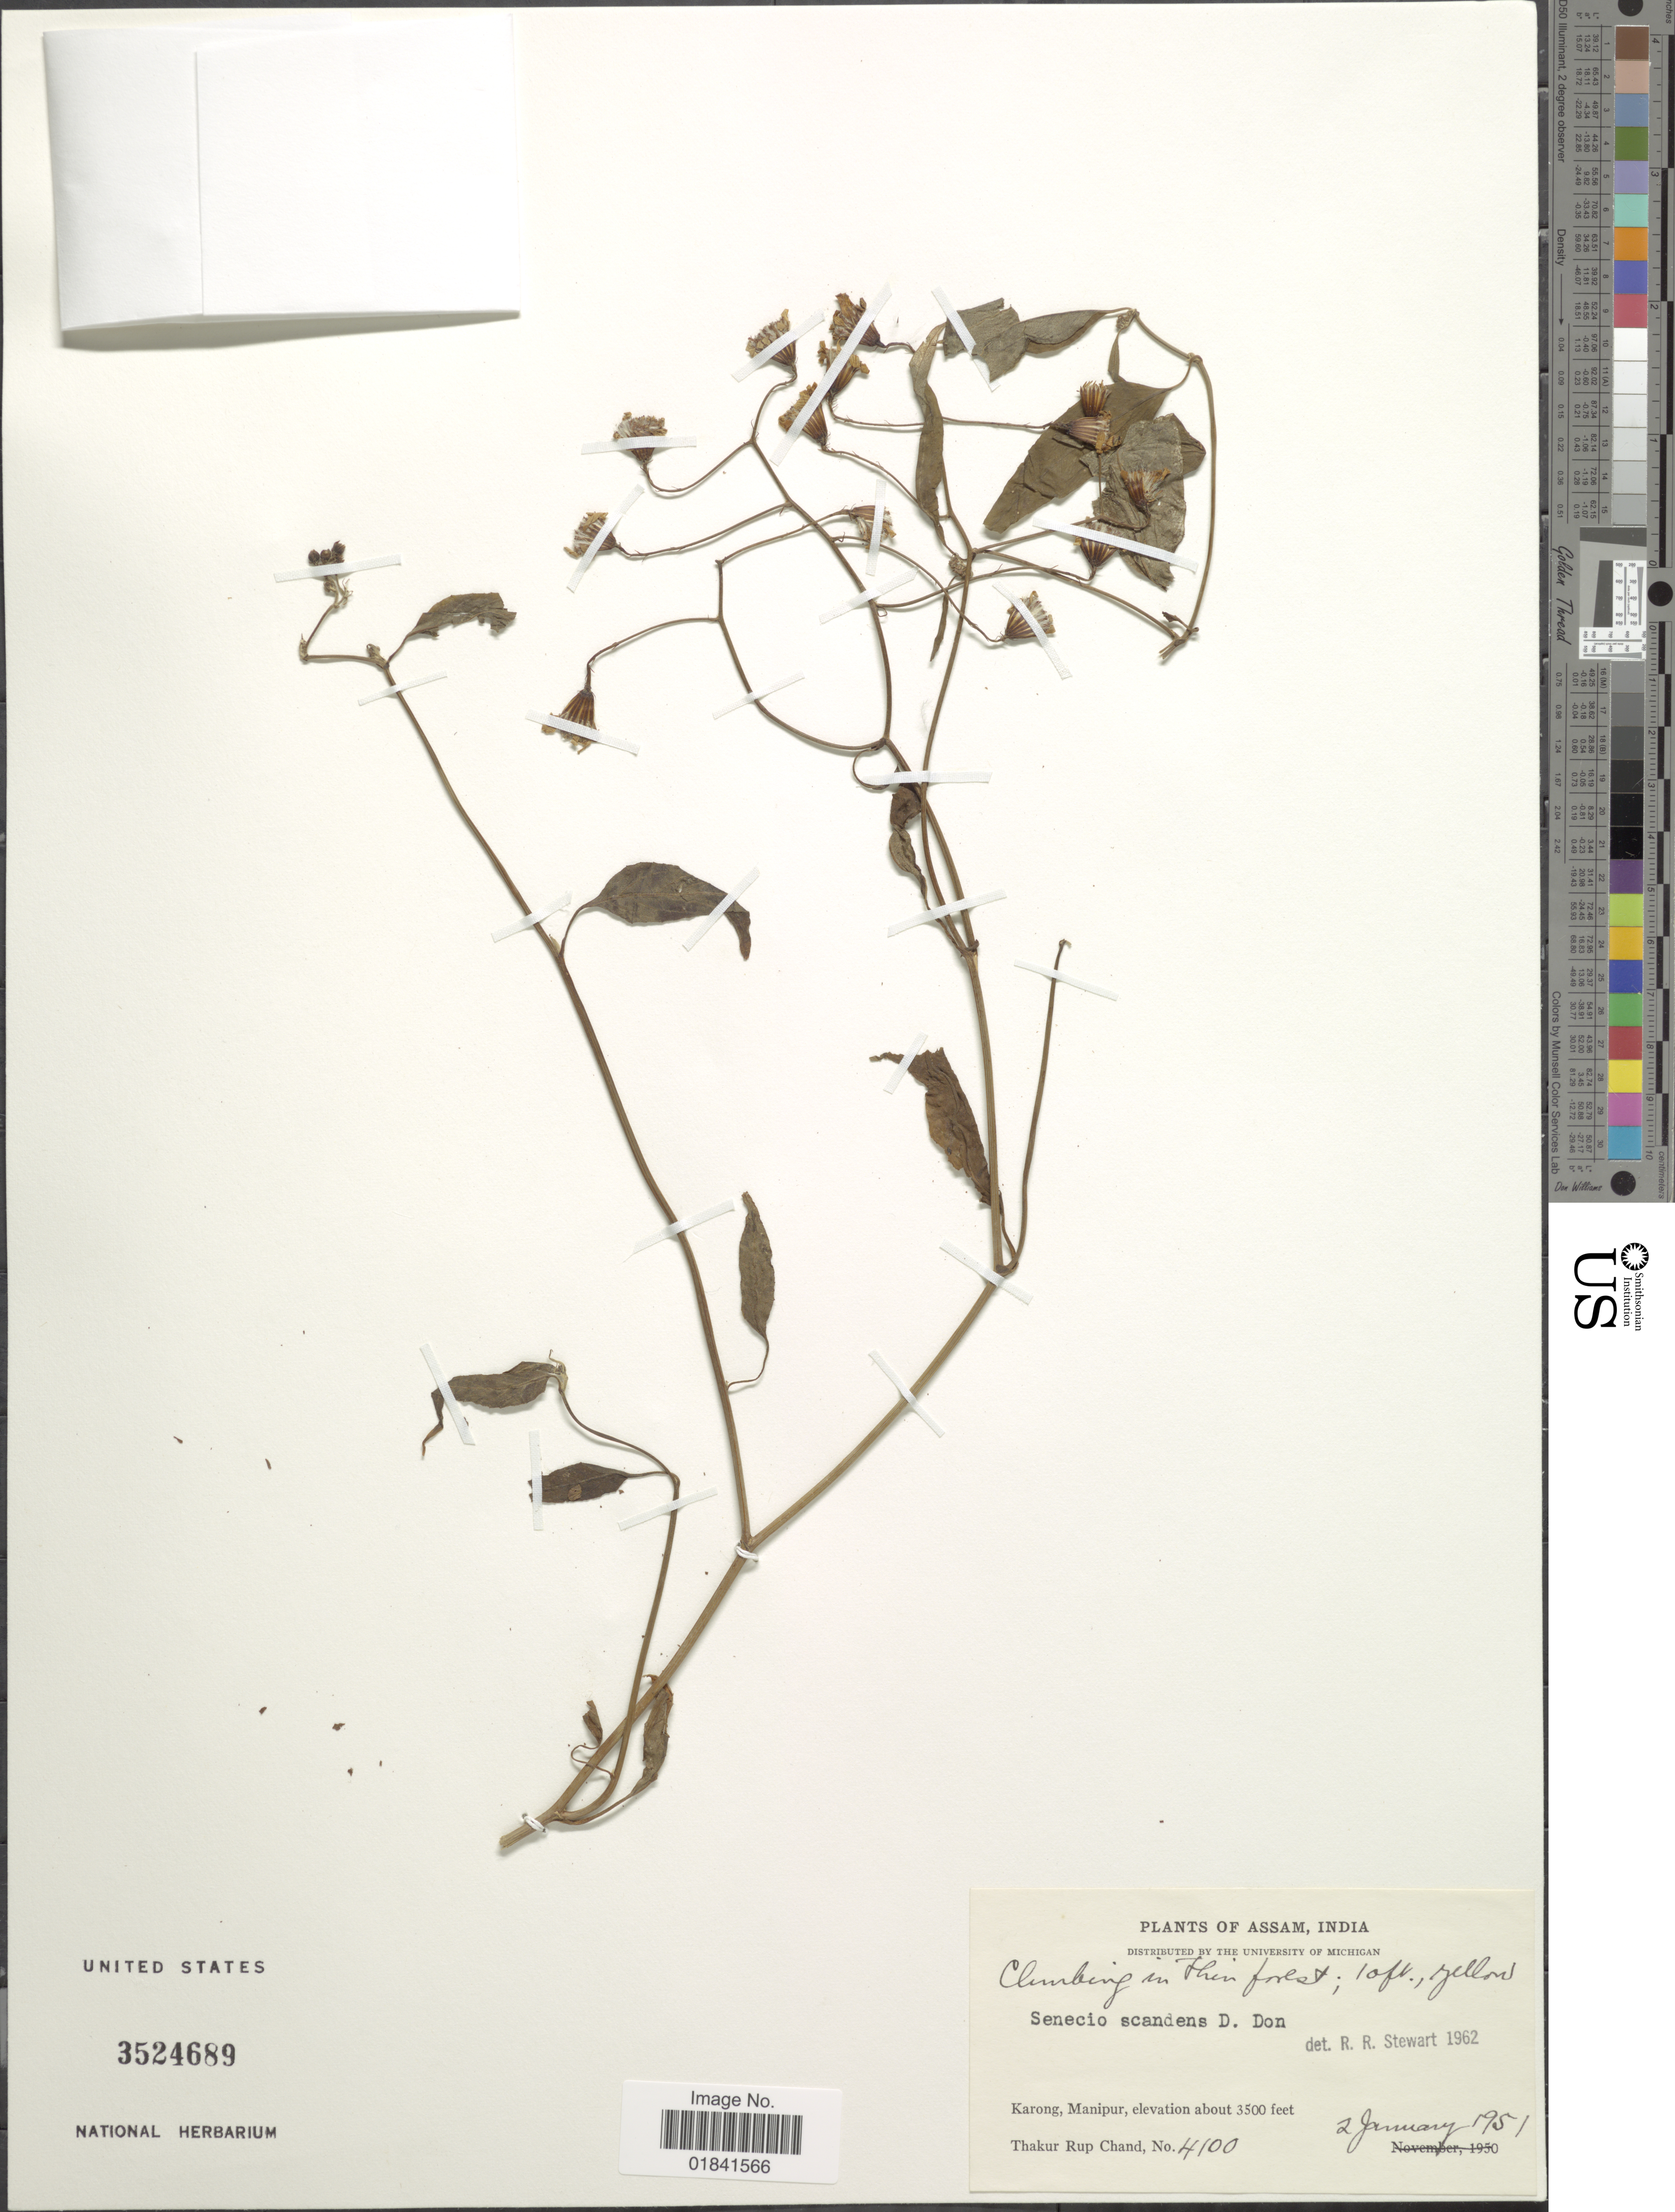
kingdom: Plantae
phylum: Tracheophyta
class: Magnoliopsida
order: Asterales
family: Asteraceae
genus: Senecio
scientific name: Senecio scandens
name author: Buch.-Ham. ex D. Don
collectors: T. R. Chand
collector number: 4100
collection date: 1951-01-02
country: India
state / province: Manipur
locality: Karong, Manipur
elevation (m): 1067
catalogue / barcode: US 3524689